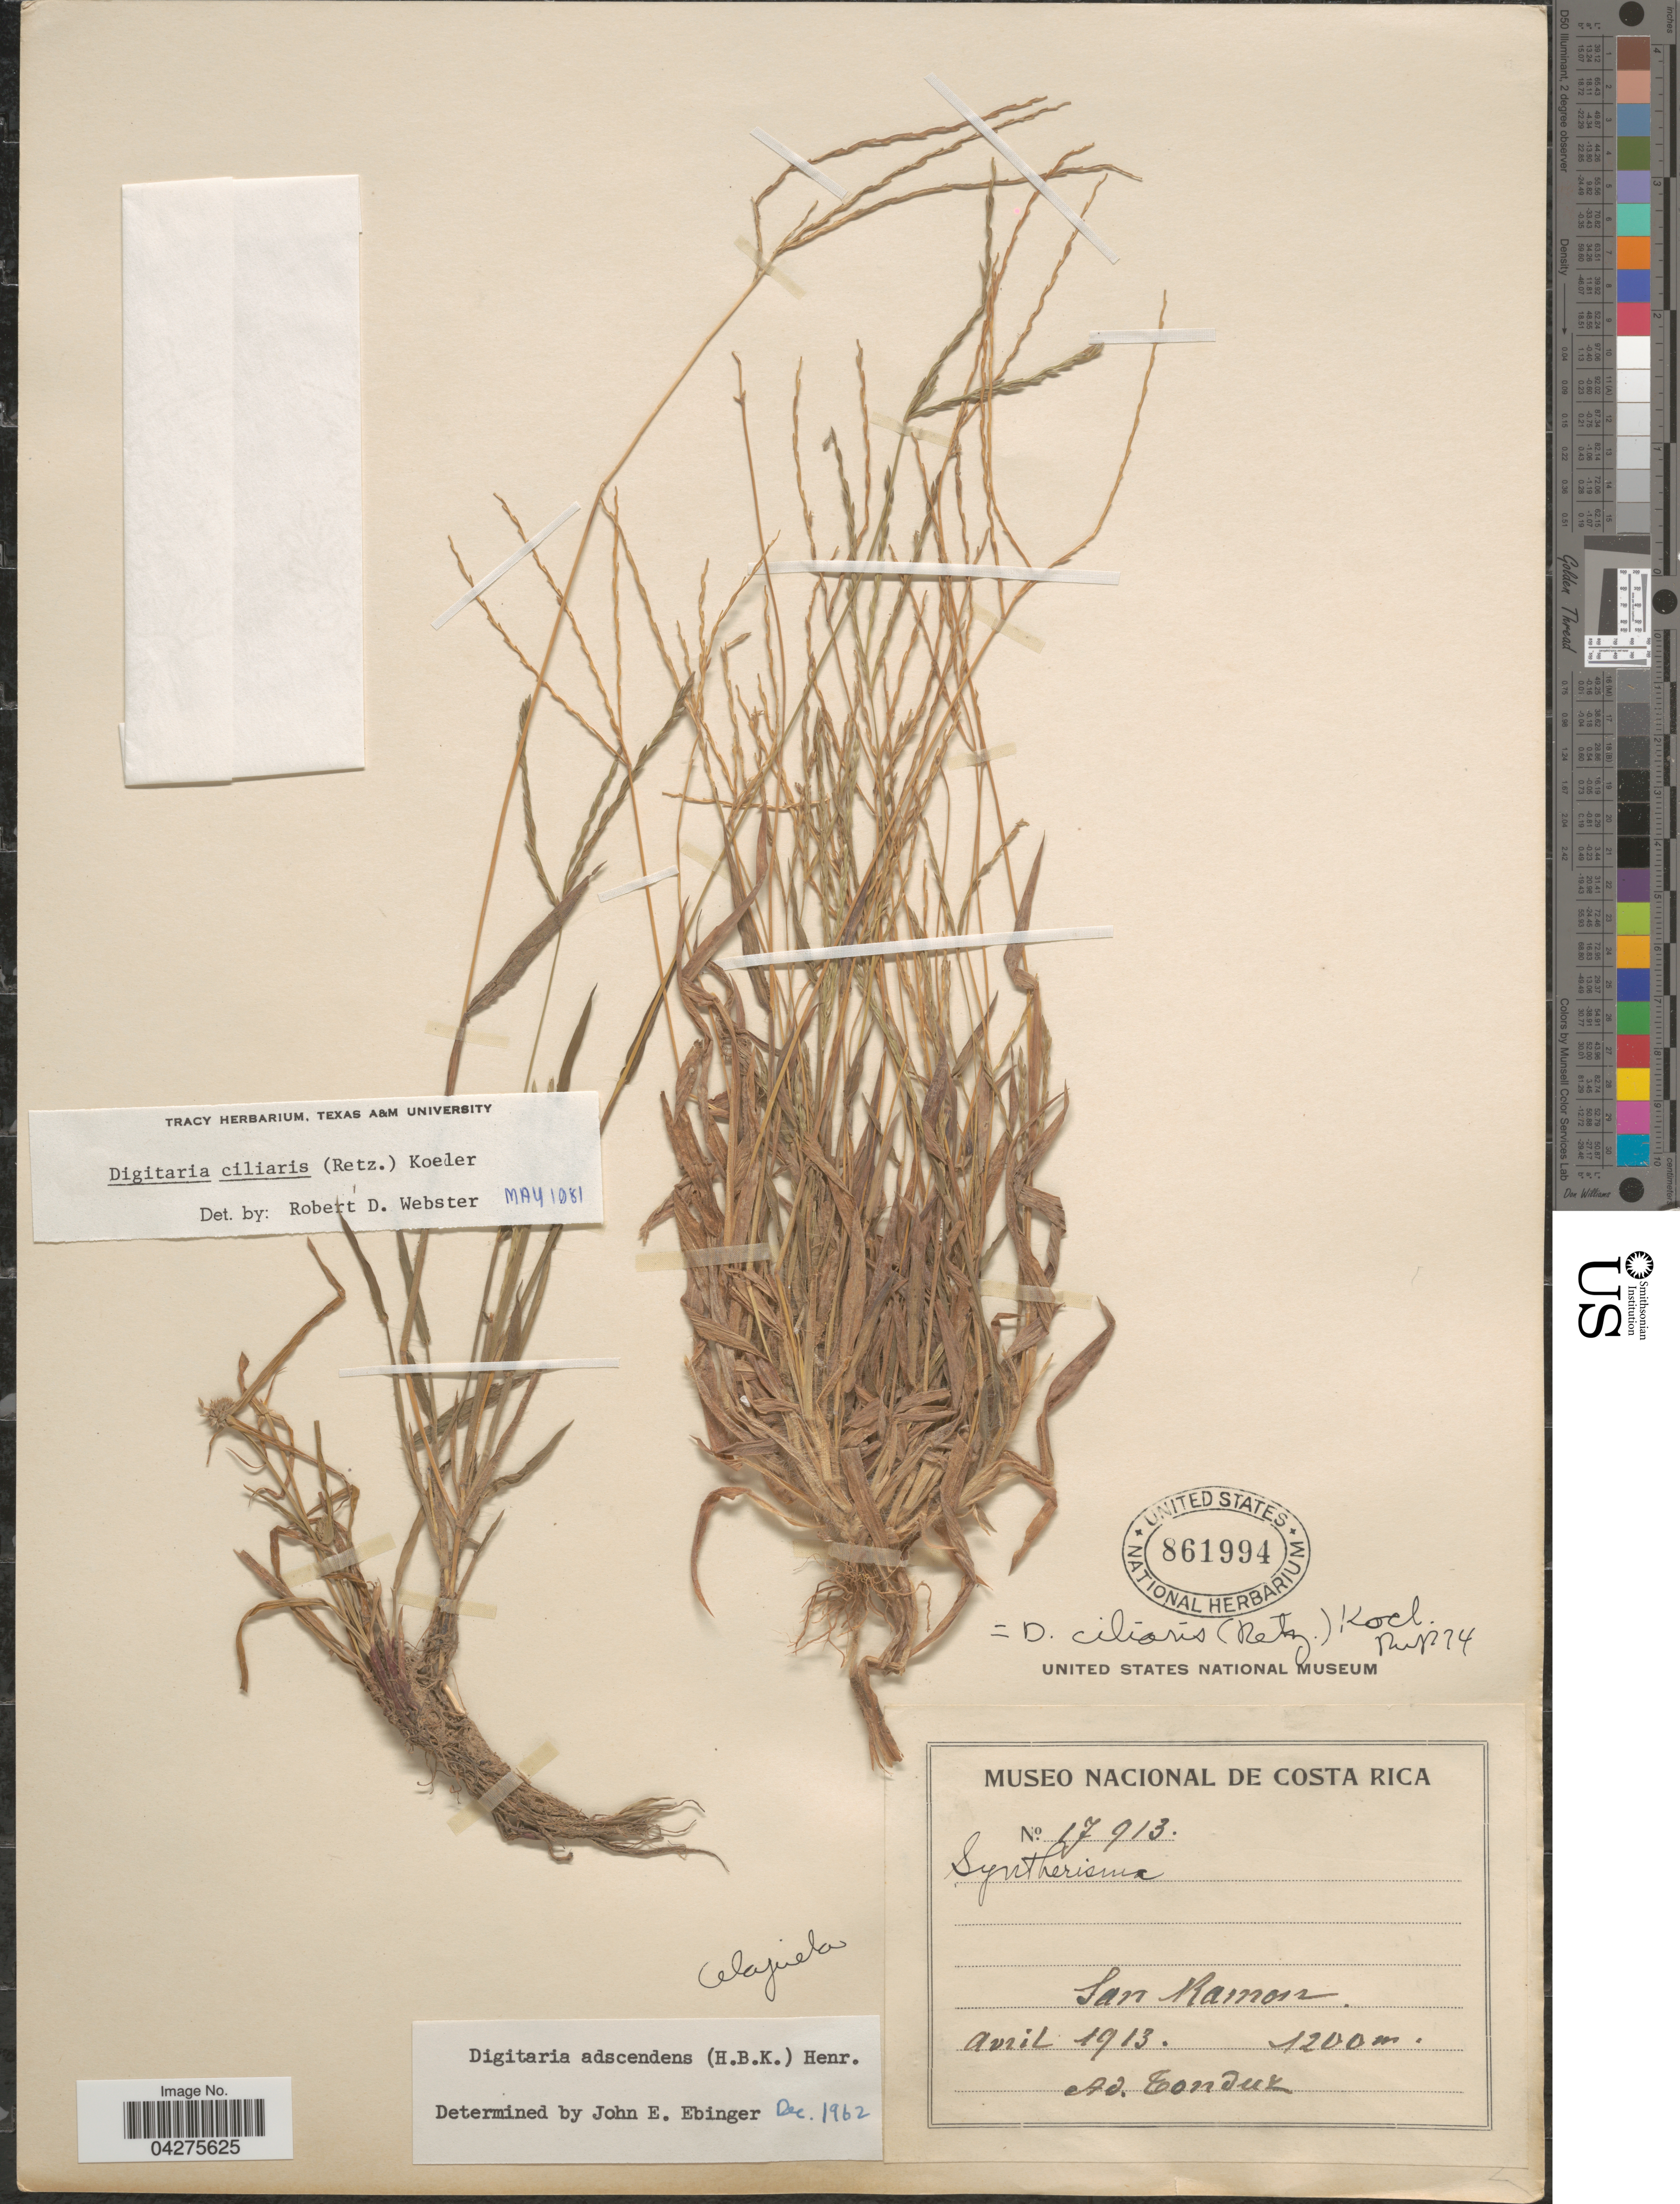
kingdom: Plantae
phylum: Tracheophyta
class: Liliopsida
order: Poales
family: Poaceae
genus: Digitaria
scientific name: Digitaria ciliaris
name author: (Retz.) Koeler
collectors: A. Tonduz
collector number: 17913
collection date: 1913-04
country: Costa Rica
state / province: Alajuela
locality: San Ramon.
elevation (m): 1200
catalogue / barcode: US 861994